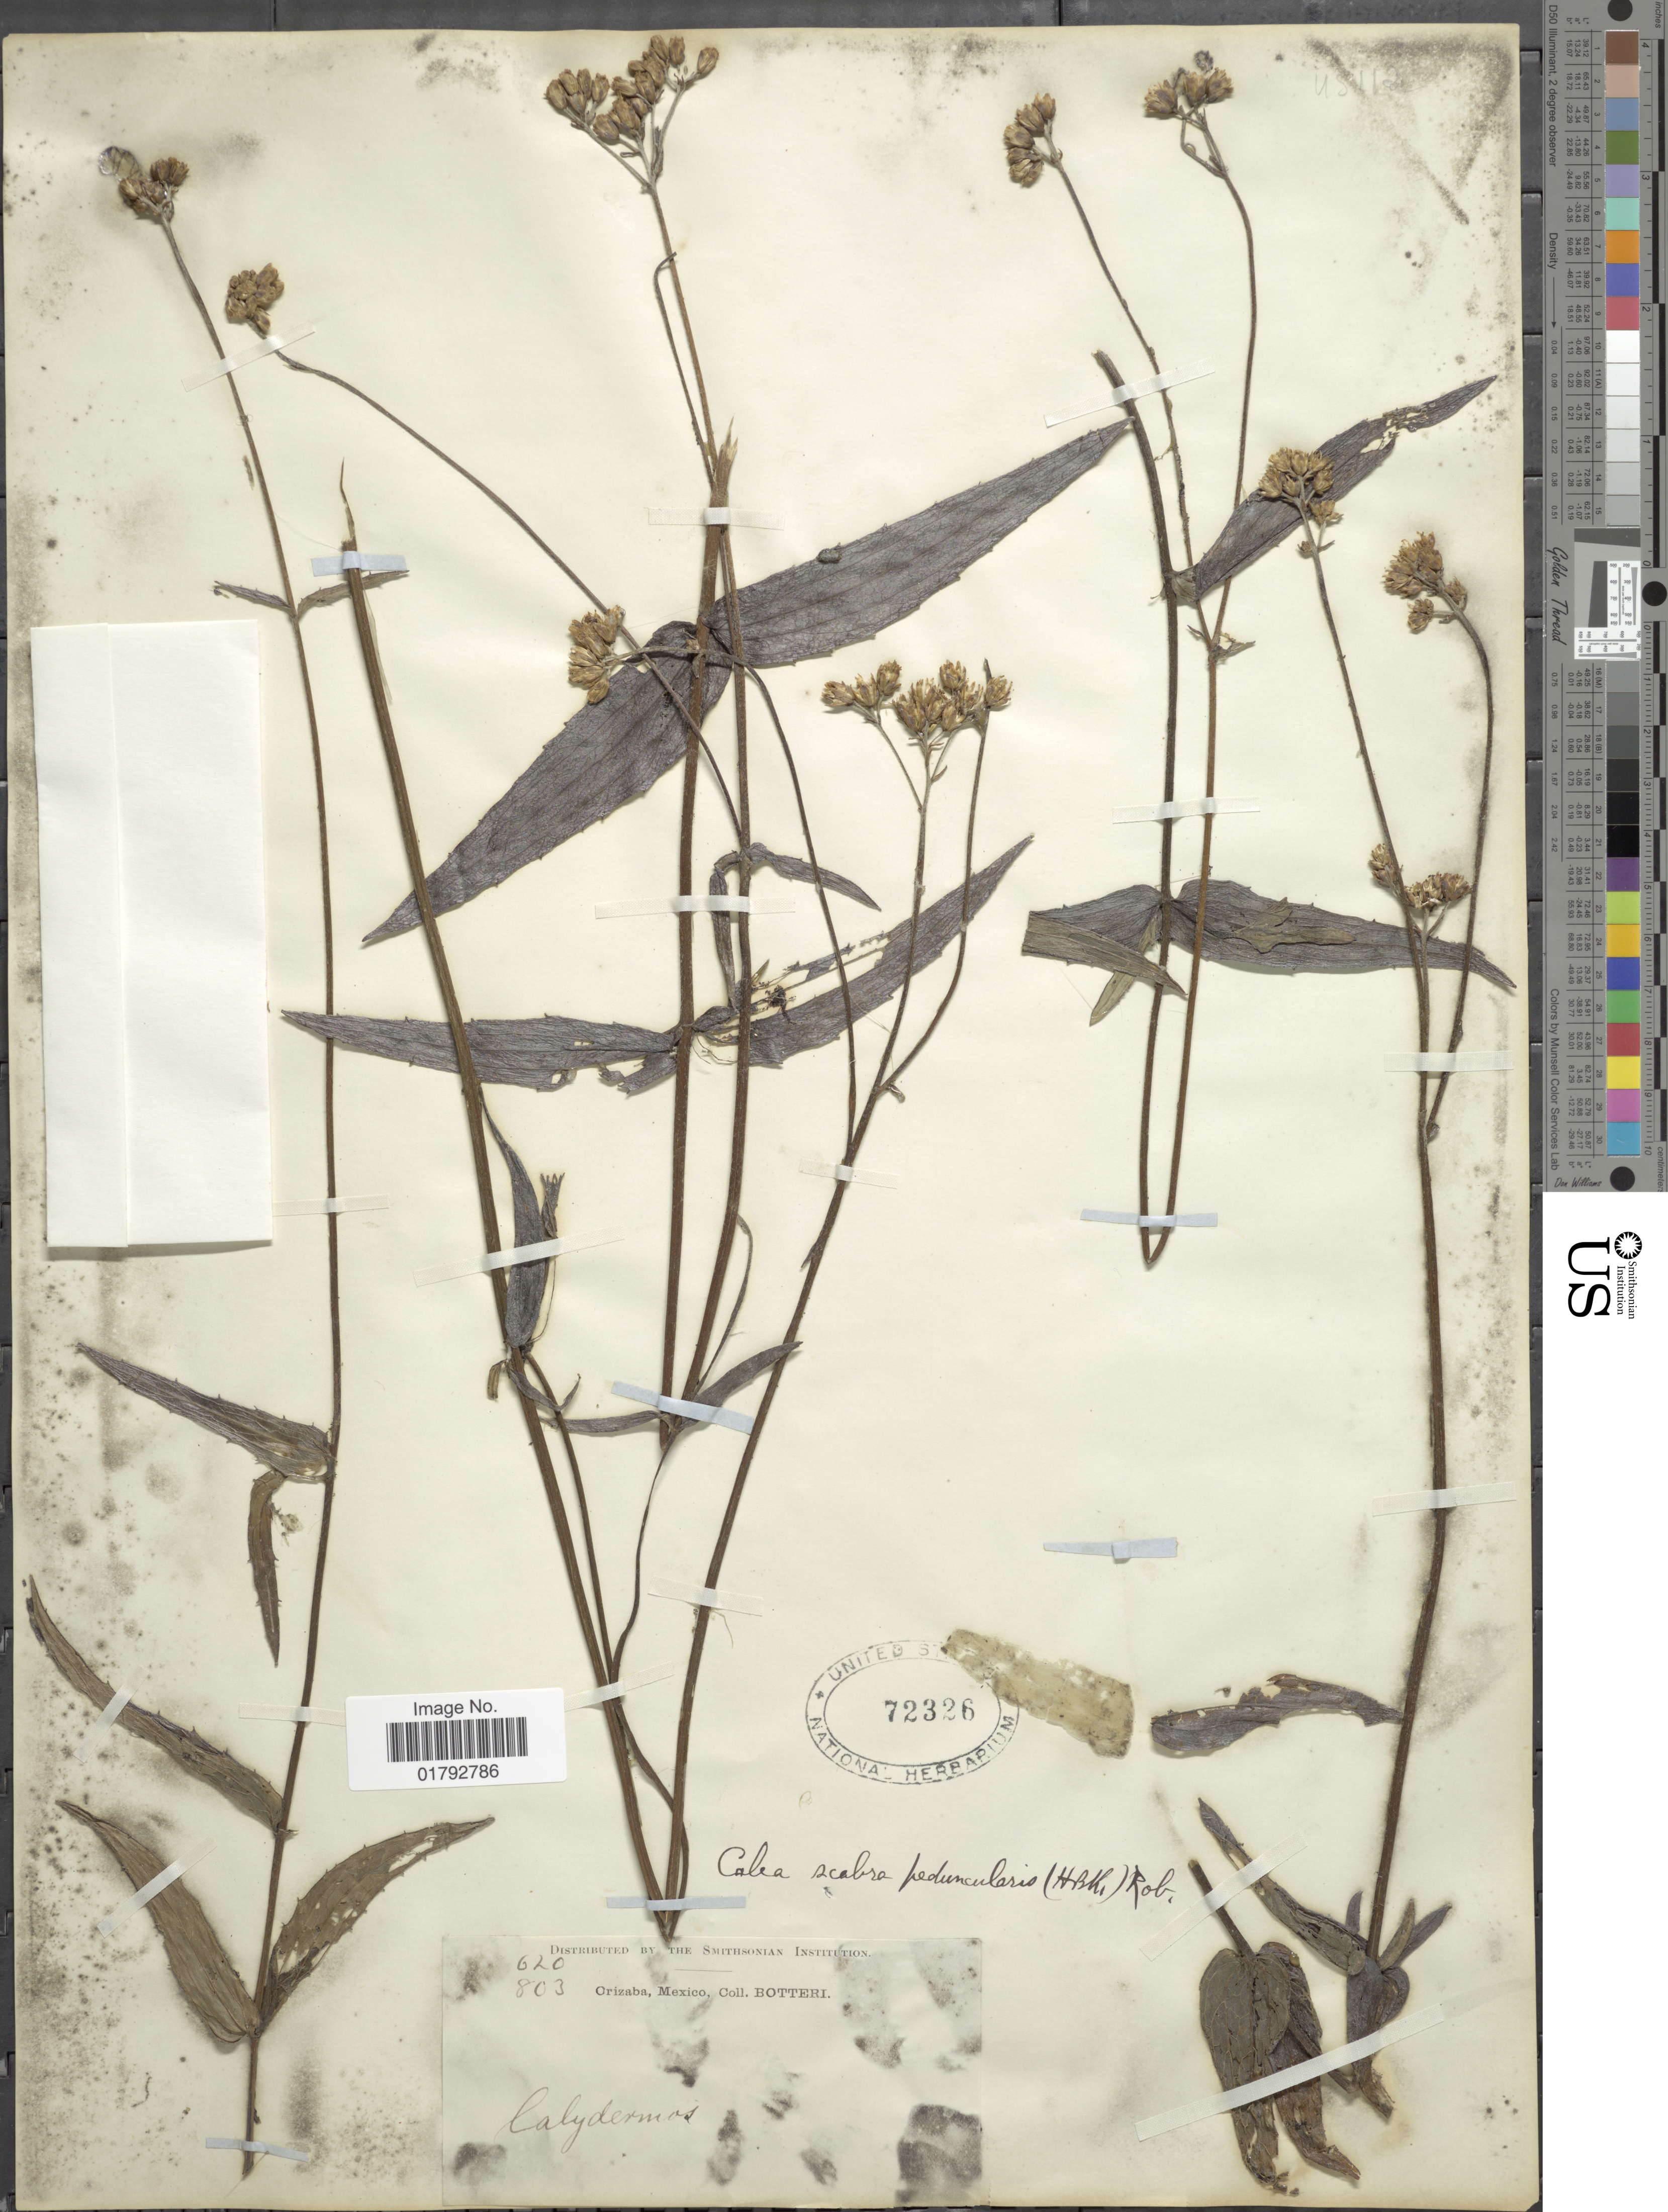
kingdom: Plantae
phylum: Tracheophyta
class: Magnoliopsida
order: Asterales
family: Asteraceae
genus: Alloispermum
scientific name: Alloispermum scabrum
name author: (Lag.) H. Rob.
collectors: M. Botteri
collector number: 620/803*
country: Mexico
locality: Orizaba.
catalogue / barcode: US 72326